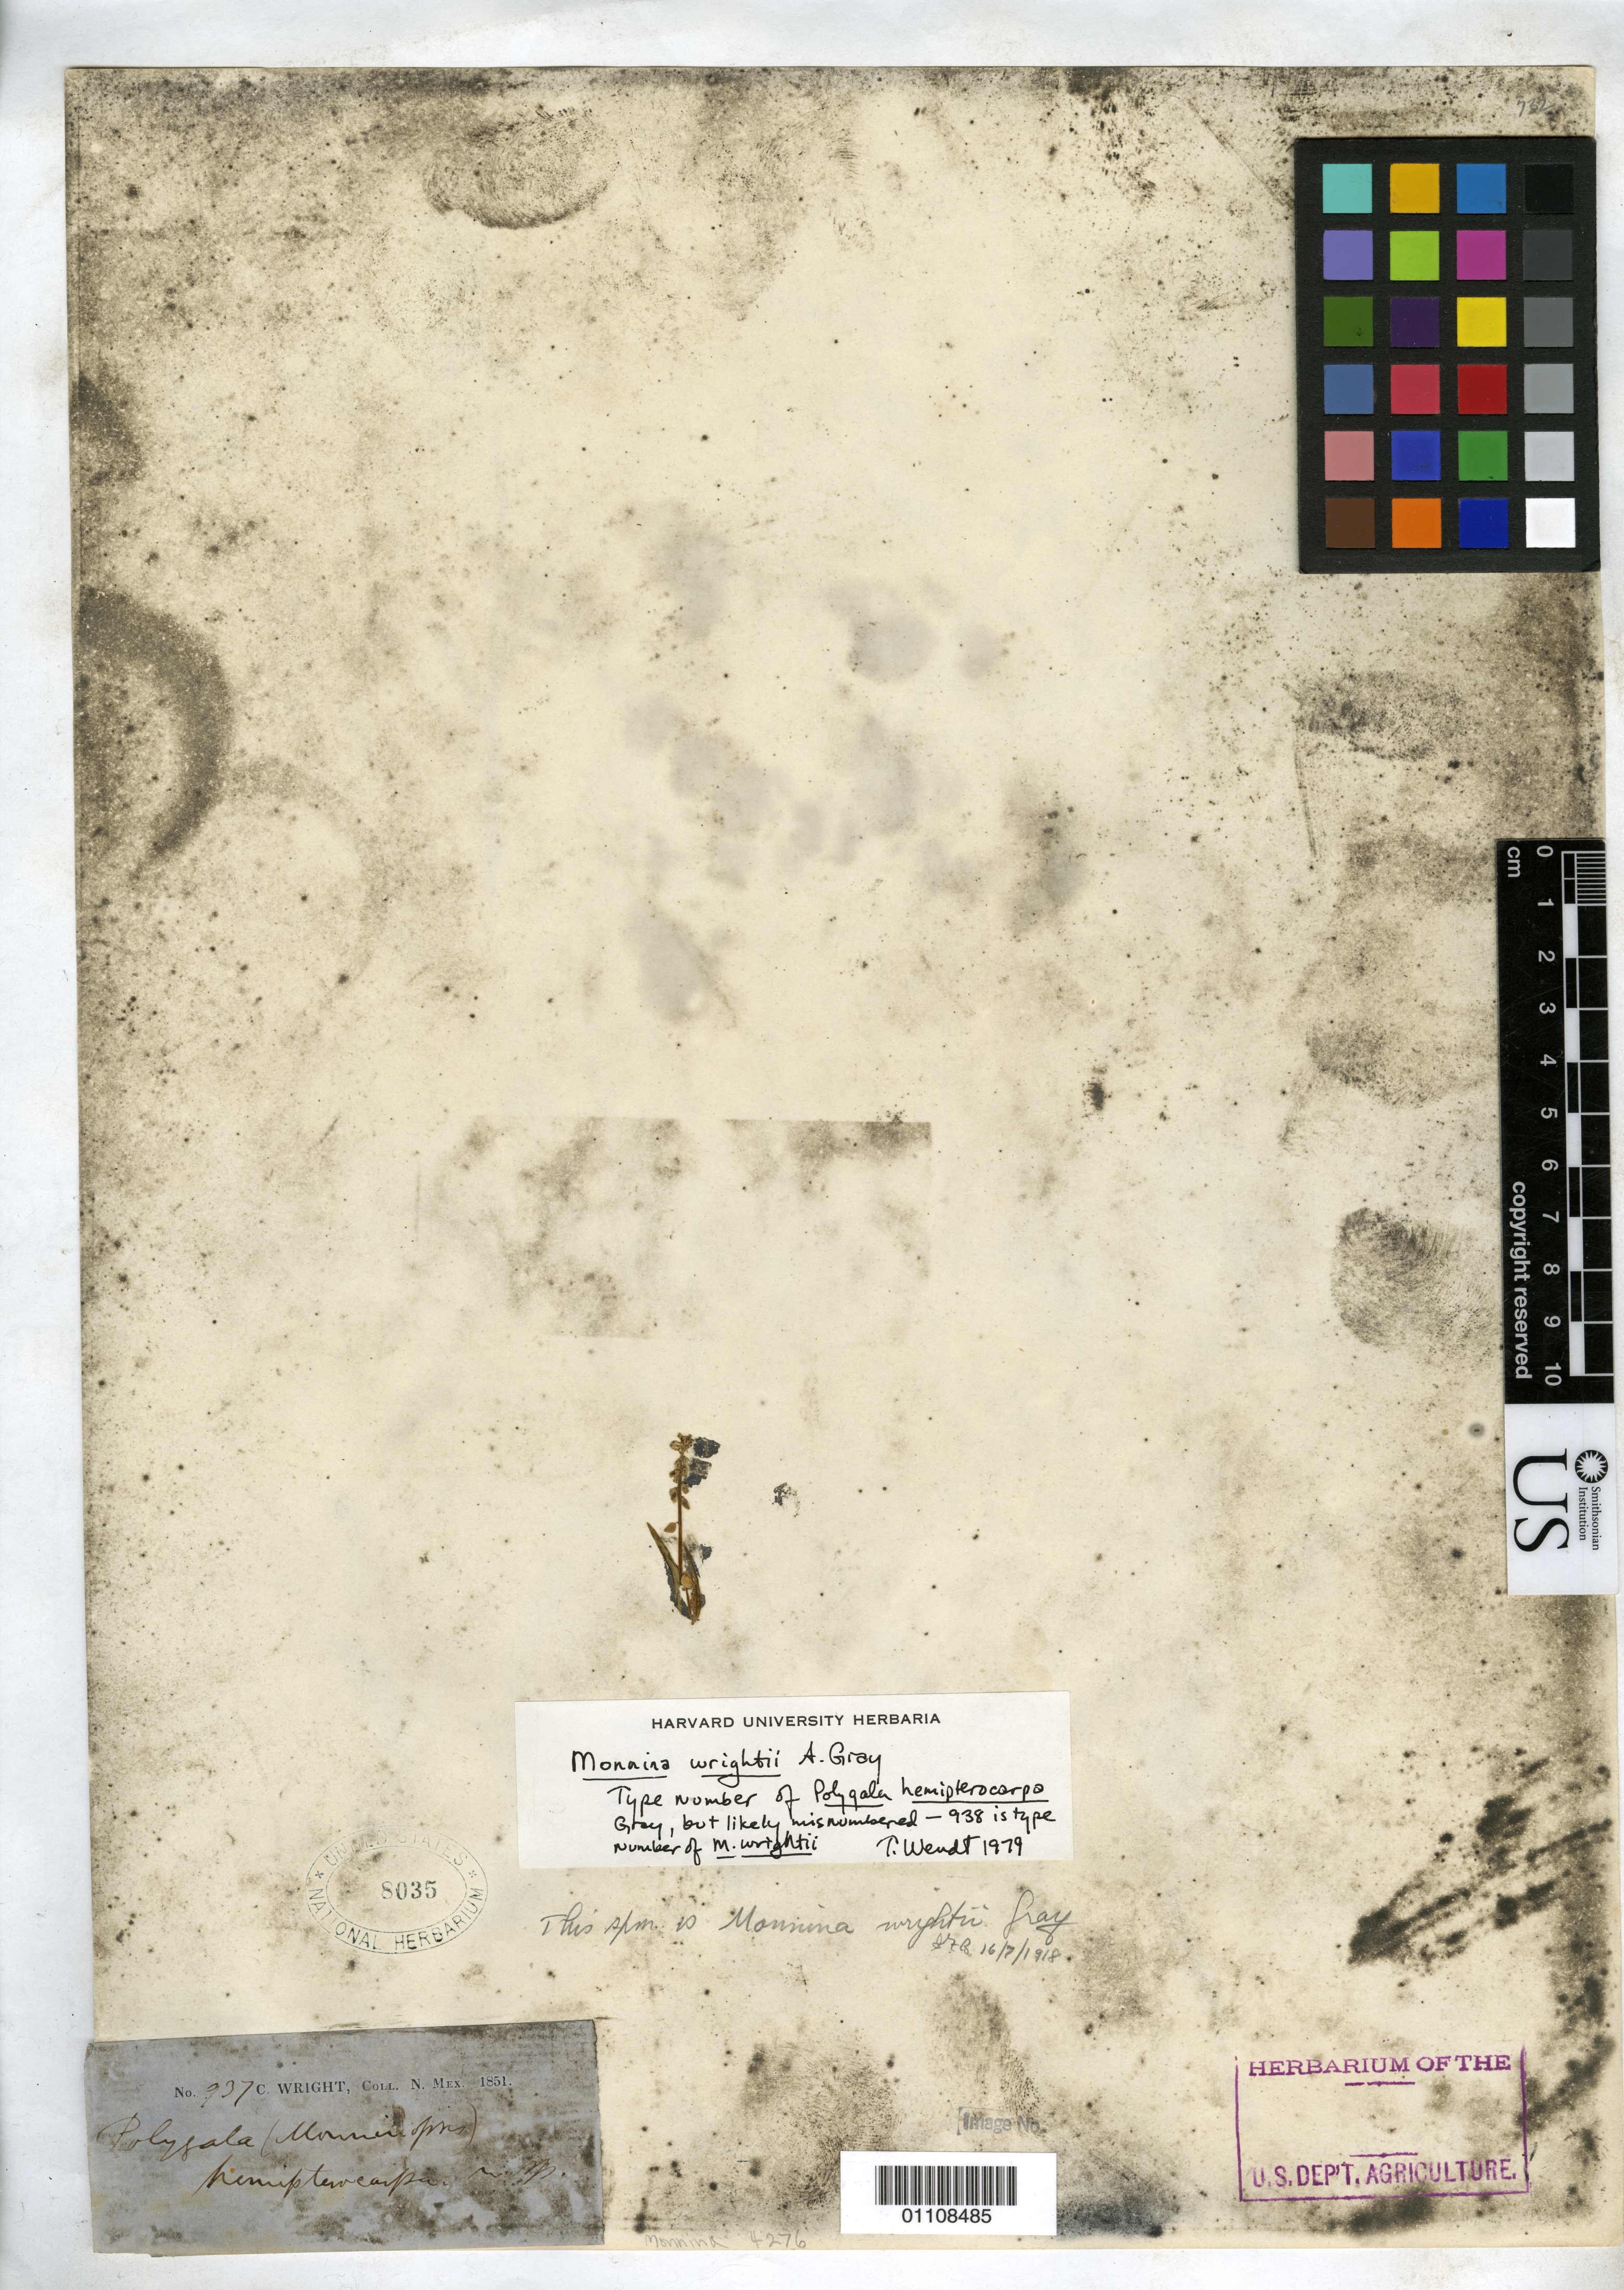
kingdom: Plantae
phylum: Tracheophyta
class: Magnoliopsida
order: Fabales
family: Polygalaceae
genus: Monnina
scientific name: Monnina wrightii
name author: A. Gray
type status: Possible Syntype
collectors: C. Wright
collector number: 937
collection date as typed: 1851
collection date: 1851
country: United States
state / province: New Mexico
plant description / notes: This specimen originally labeled as Wright 937, Polygala hemipterocarpa. US has 2 sheets with possibly inverted labels. Specimen labeled as Wright 937, Polygala hemipterocarpa (USNH 8035) is annotated (T. Wendt, 1979) as Monnina wrightii A. Gray, apparently mis-numbered or mis-labeled. Specimen labeled as Wright 938, Monnina wrightii (USNH 8372) may be Polygala hemiptericarpa A. Gray, likewise mis-numbered or mis-labeled.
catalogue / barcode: US 8035